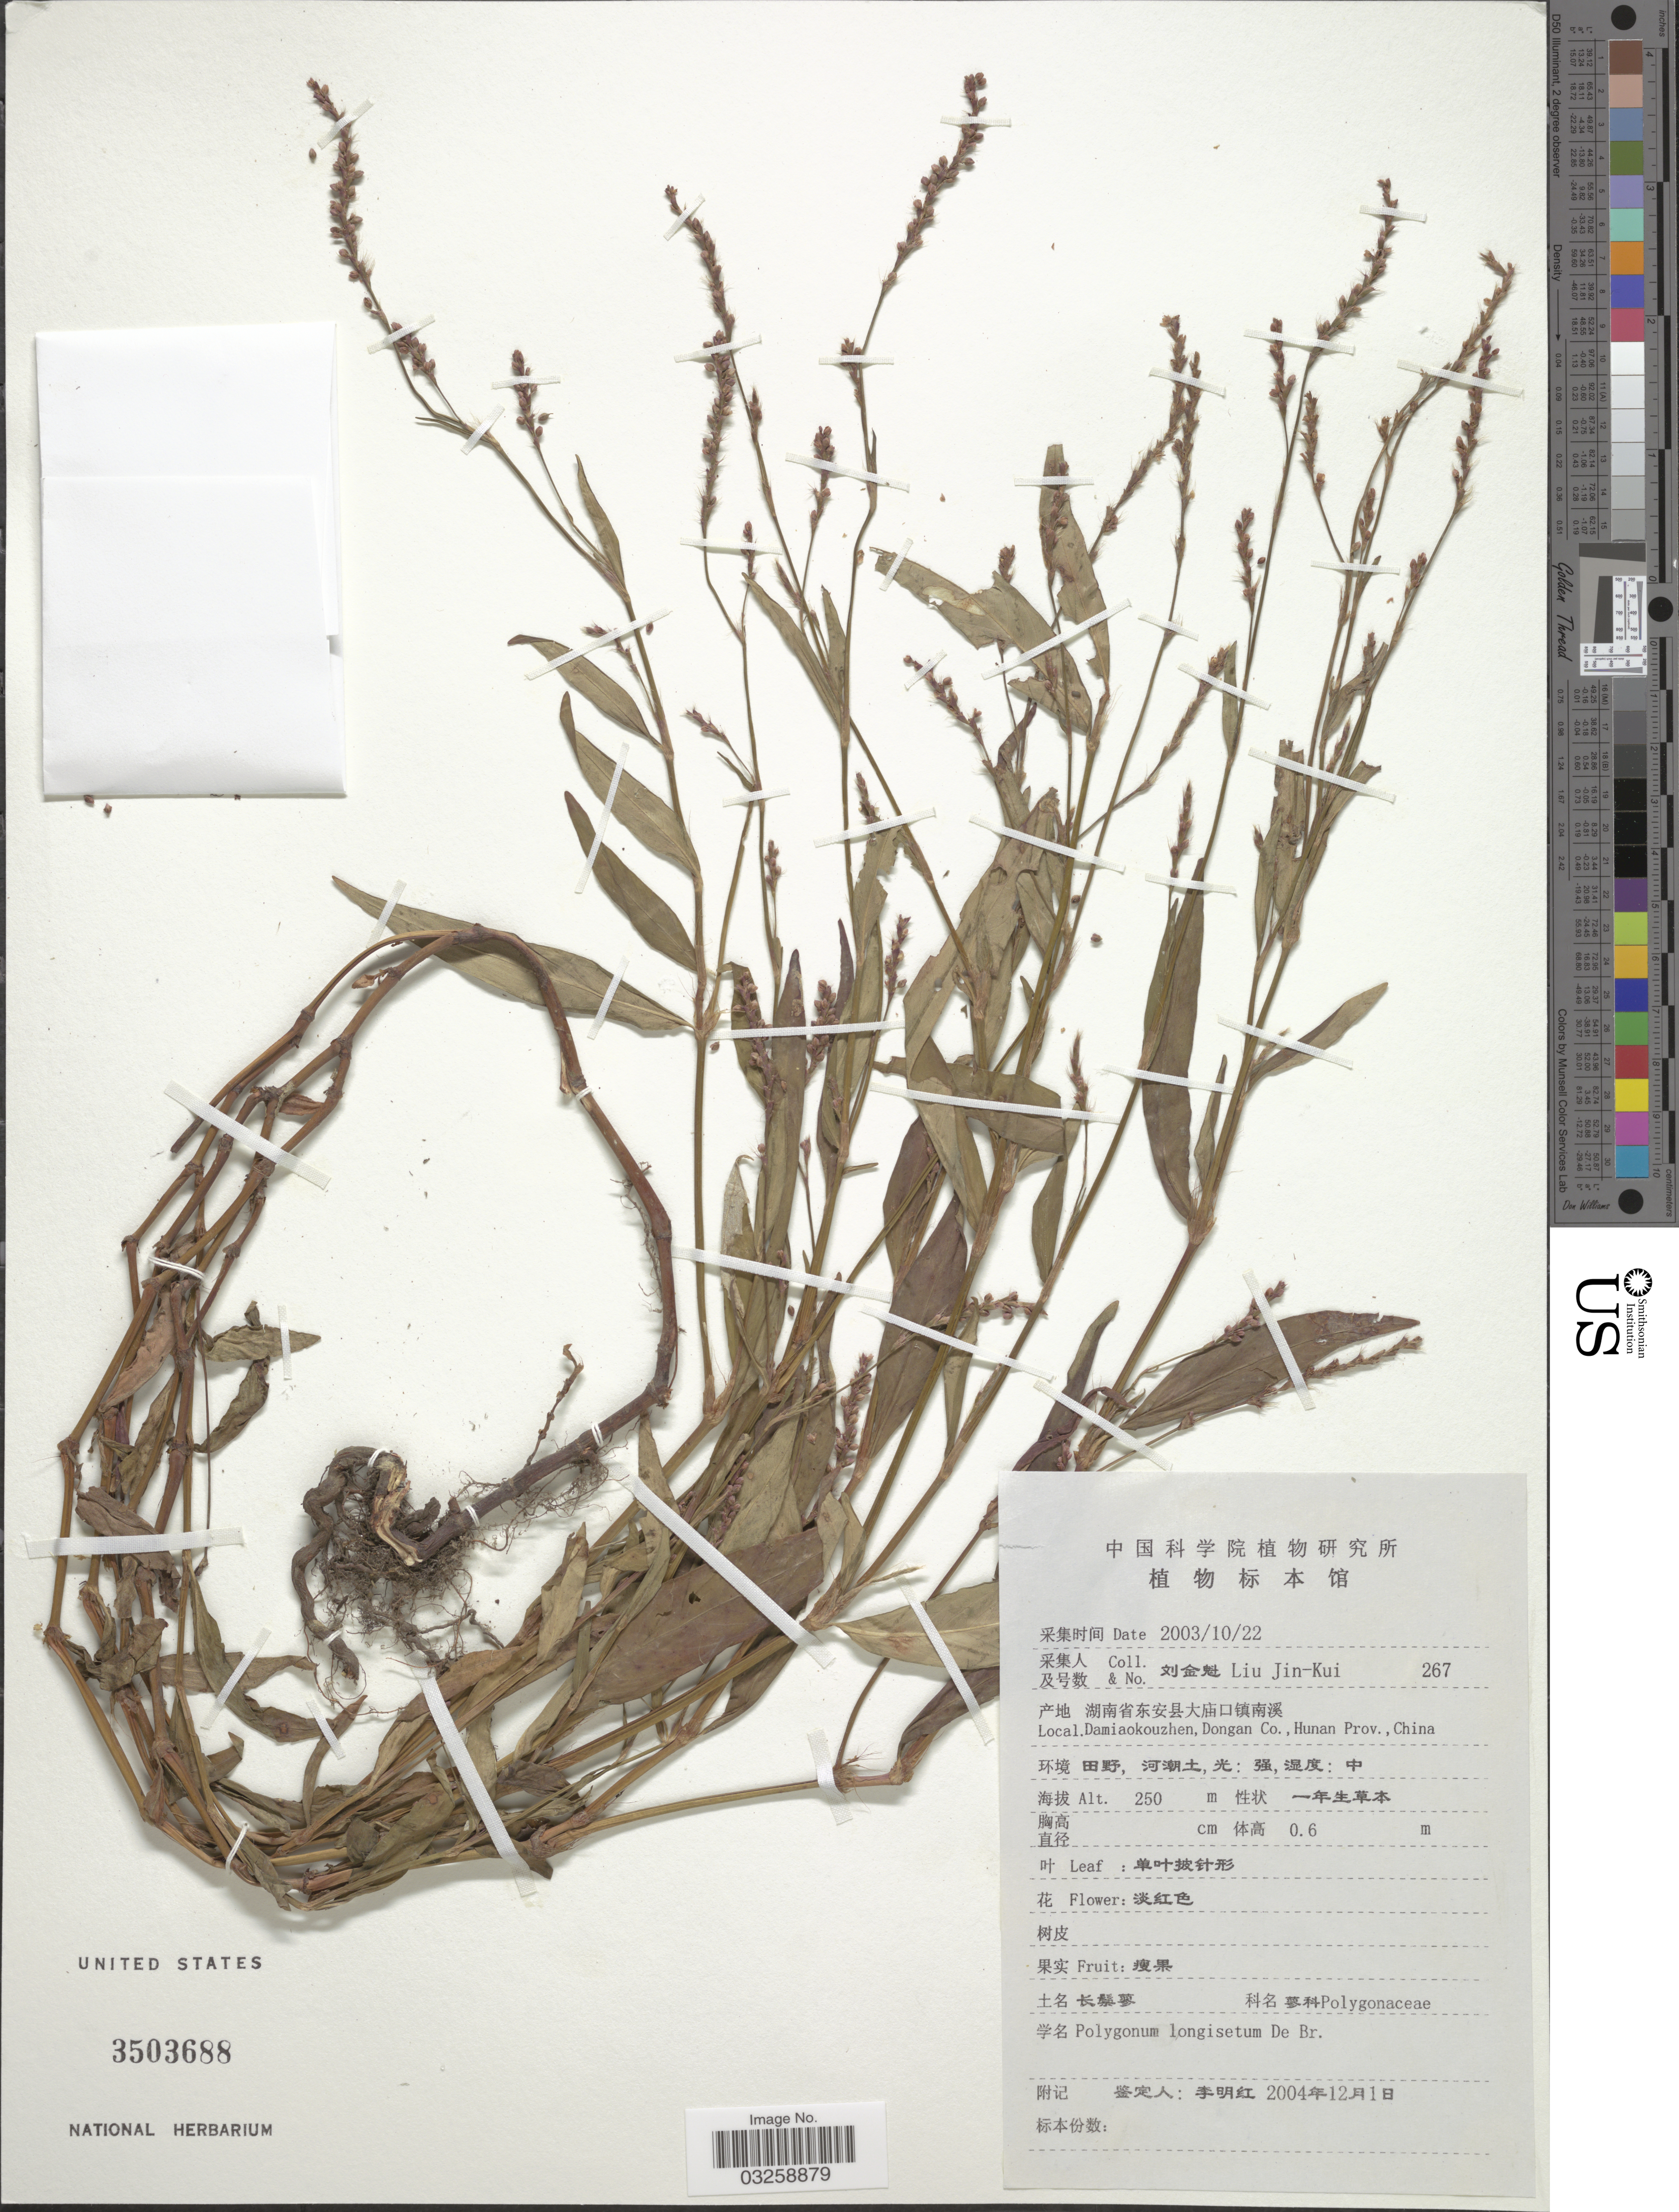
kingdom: Plantae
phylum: Tracheophyta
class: Magnoliopsida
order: Caryophyllales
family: Polygonaceae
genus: Polygonum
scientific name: Polygonum longisetum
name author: Bruijn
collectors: Liu Jin-Kui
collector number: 267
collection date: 2003-10-22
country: China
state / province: Hunan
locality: Damiaokouzhen, Dongan Co., Hunan Prov.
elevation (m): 250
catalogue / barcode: US 3503688